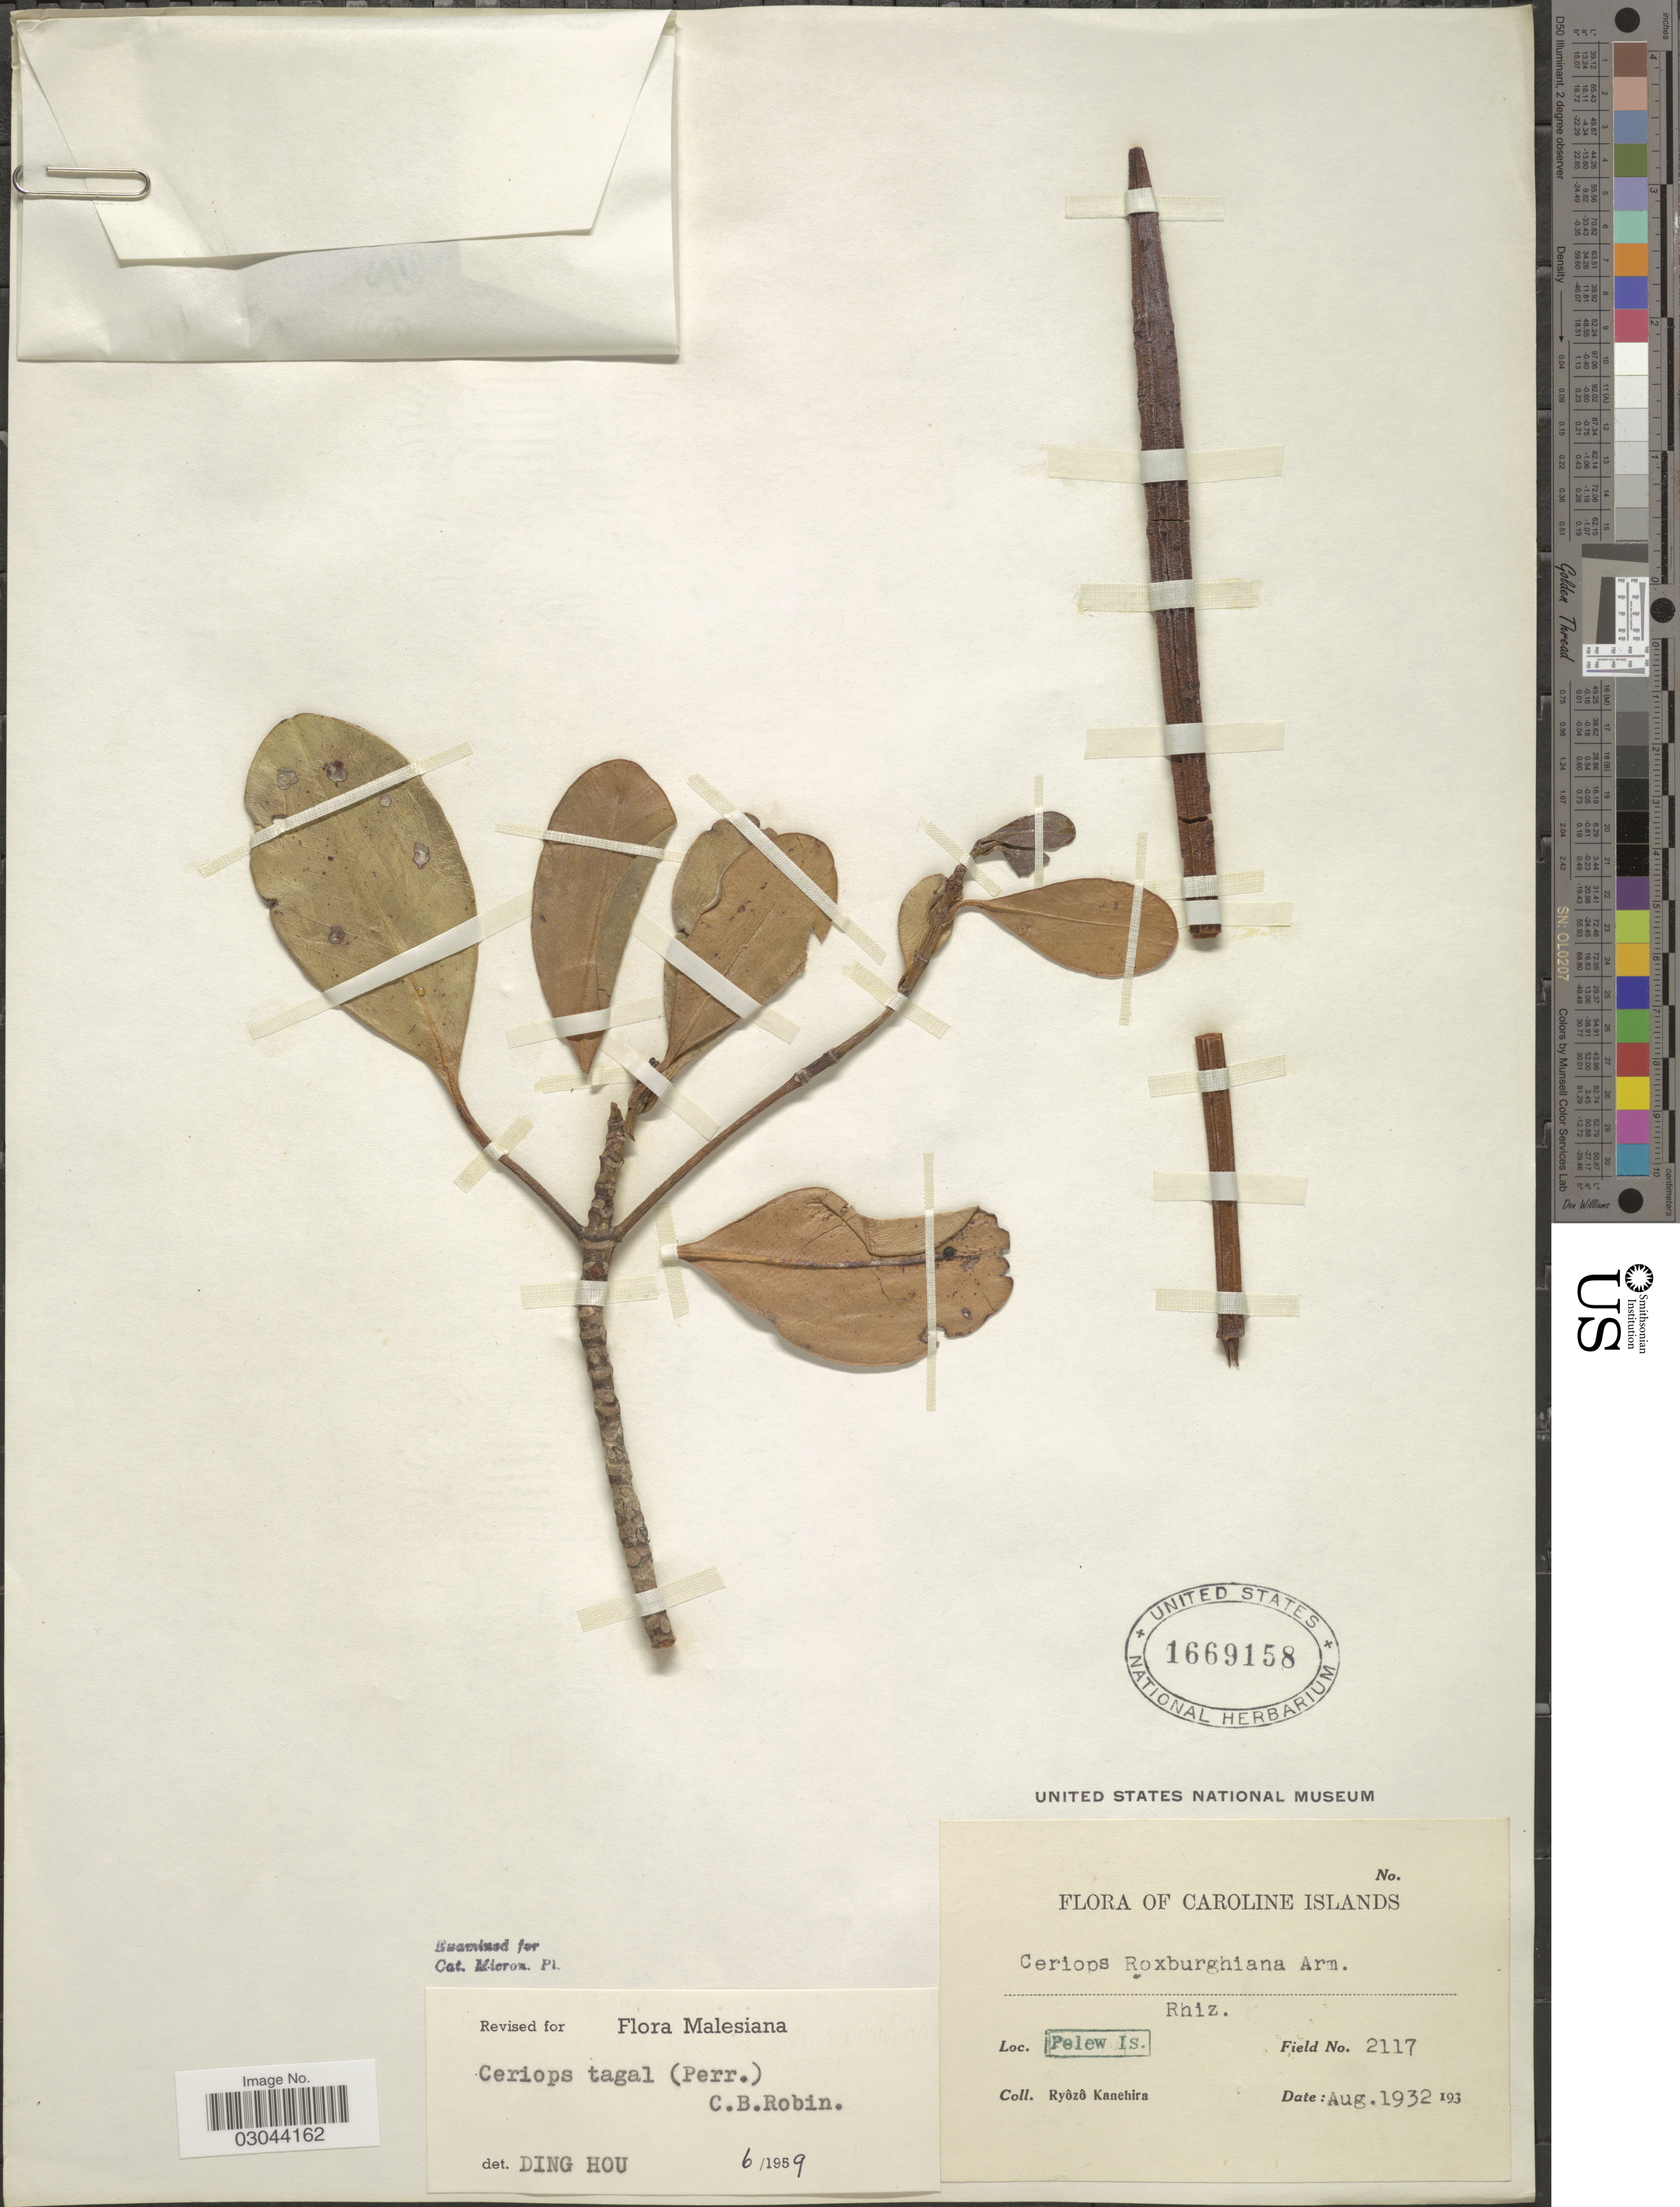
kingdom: Plantae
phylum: Tracheophyta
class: Magnoliopsida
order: Malpighiales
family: Rhizophoraceae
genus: Ceriops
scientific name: Ceriops tagal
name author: (Perr.) C.B. Rob.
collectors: R. Kanehira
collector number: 2117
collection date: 1932-08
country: Palau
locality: Caroline Islands. Pelew Is.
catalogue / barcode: US 1669158